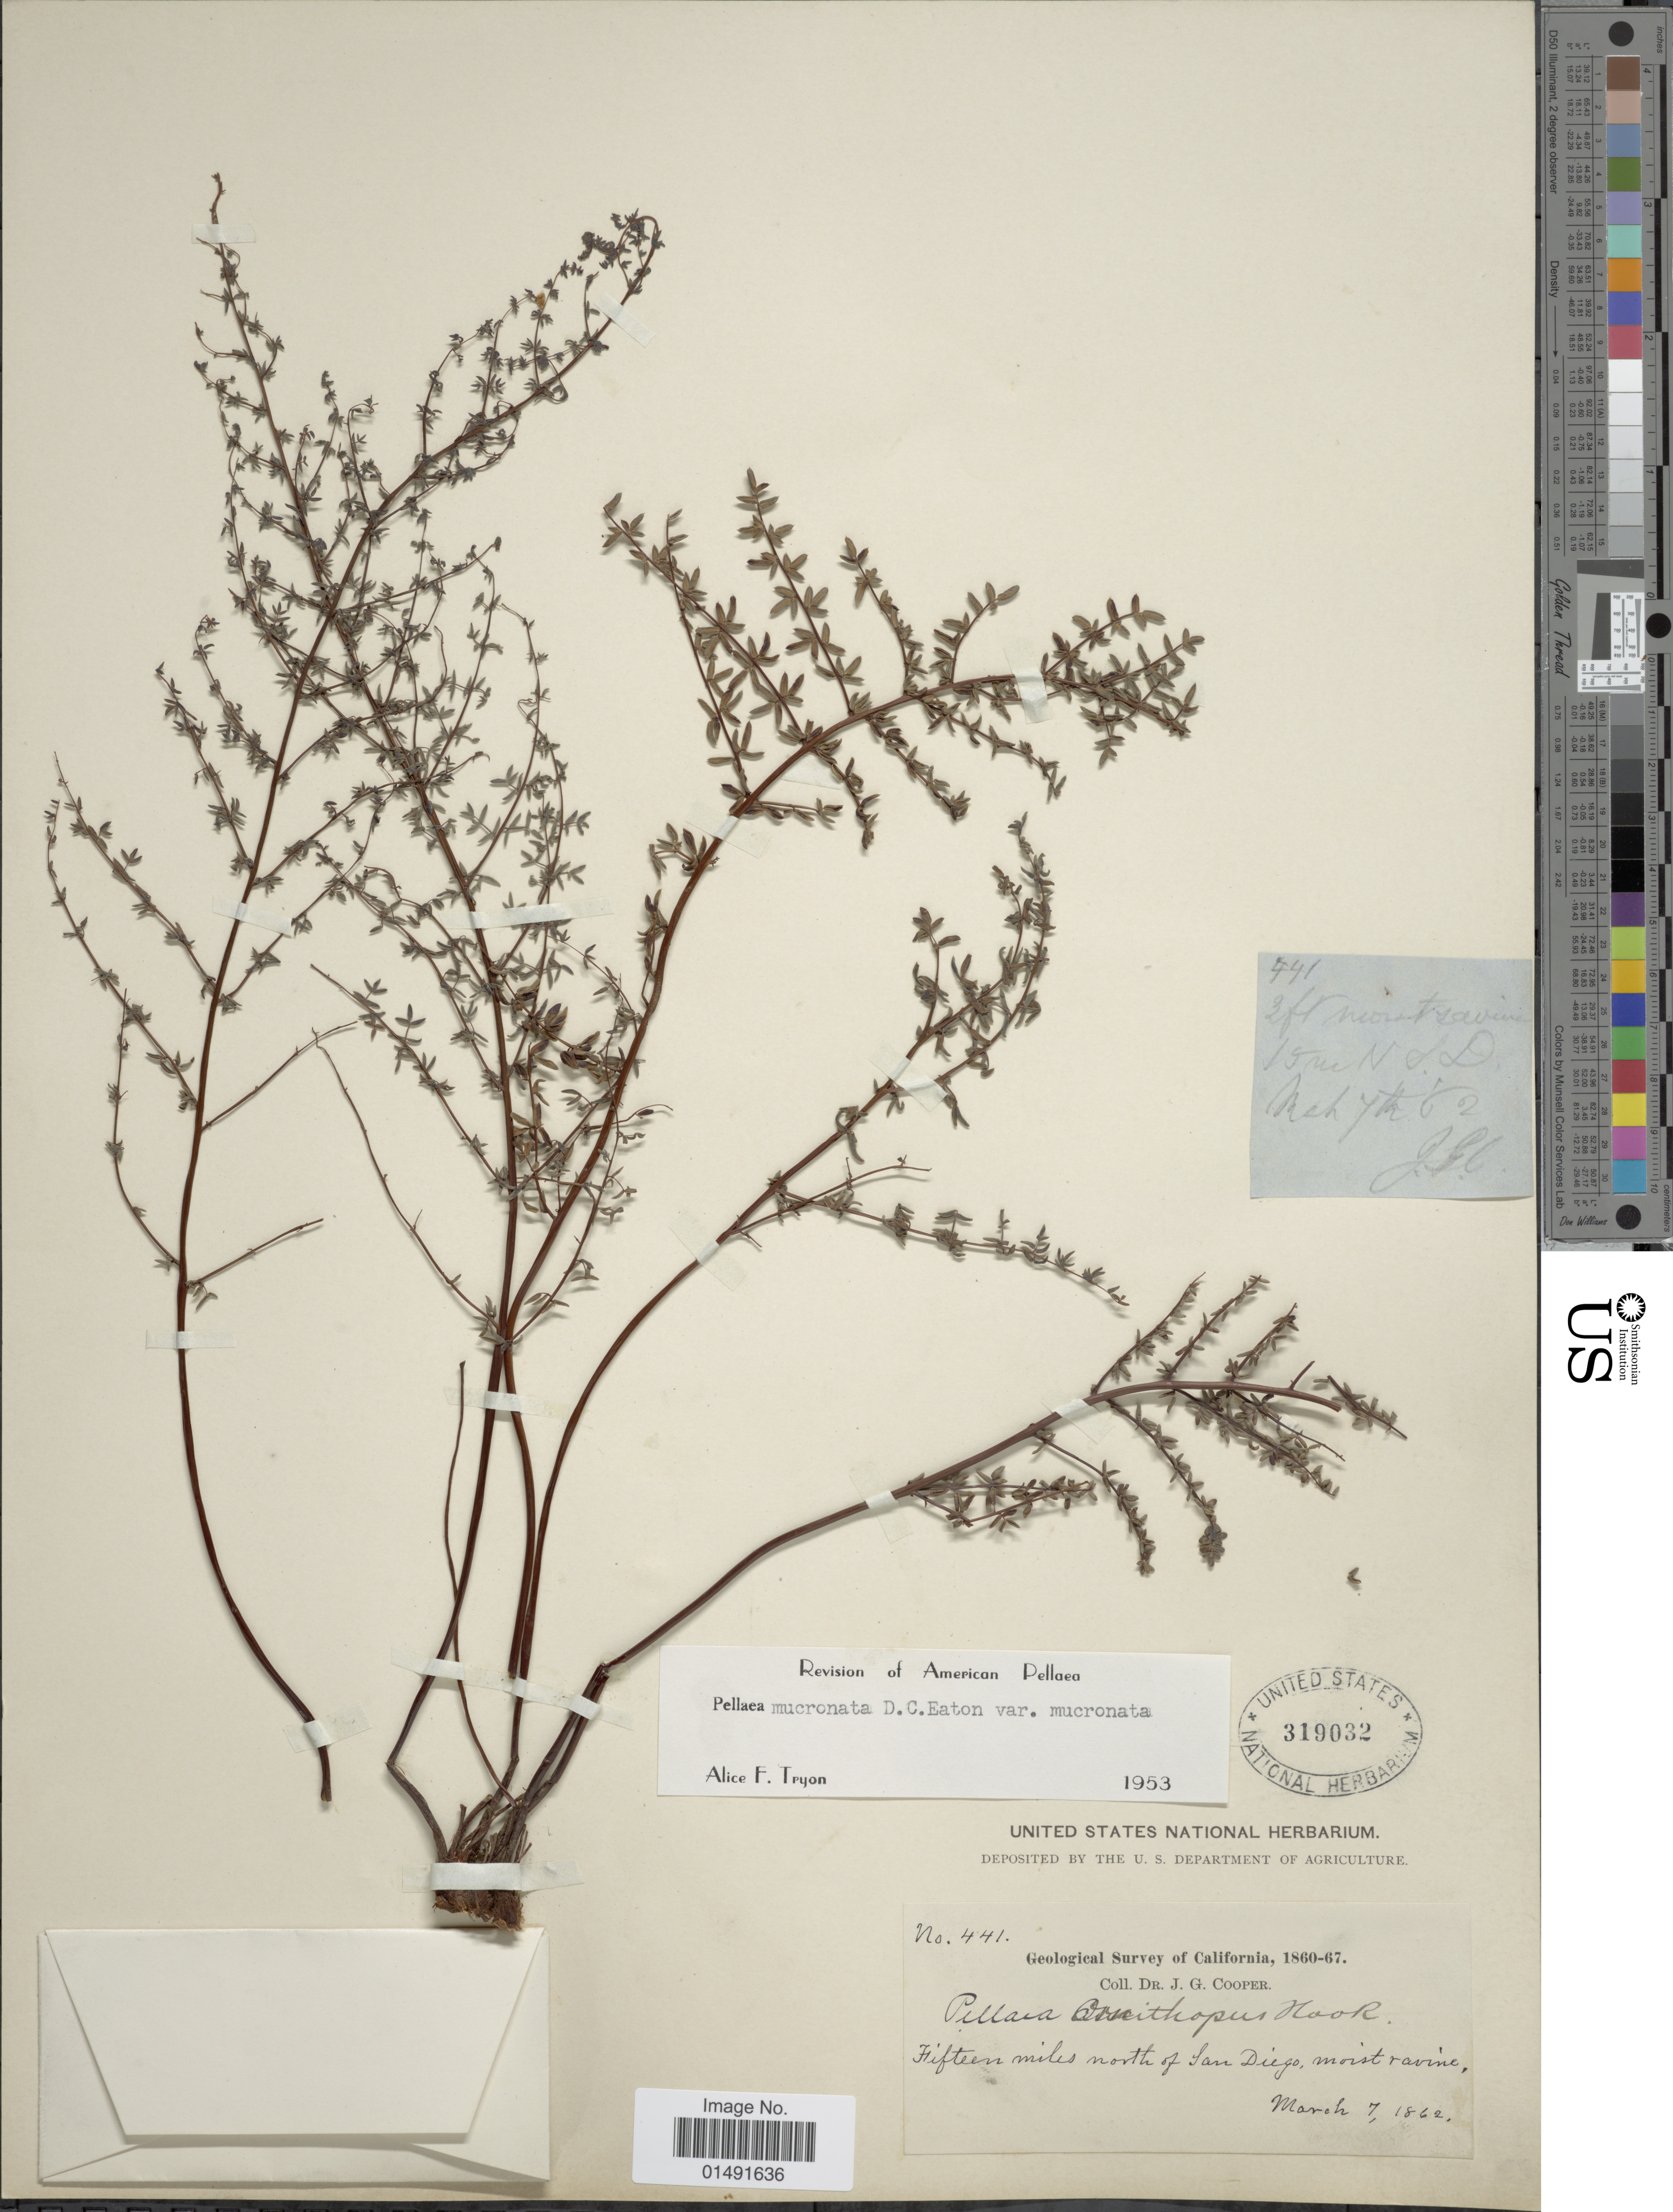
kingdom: Plantae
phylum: Tracheophyta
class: Polypodiopsida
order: Polypodiales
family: Pteridaceae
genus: Pellaea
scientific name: Pellaea mucronata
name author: (D.C. Eaton) D.C. Eaton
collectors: J. G. Cooper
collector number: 441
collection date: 1862-03-07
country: United States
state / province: California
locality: Fifteen miles north of San Dieg, moist ravine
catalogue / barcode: US 319032